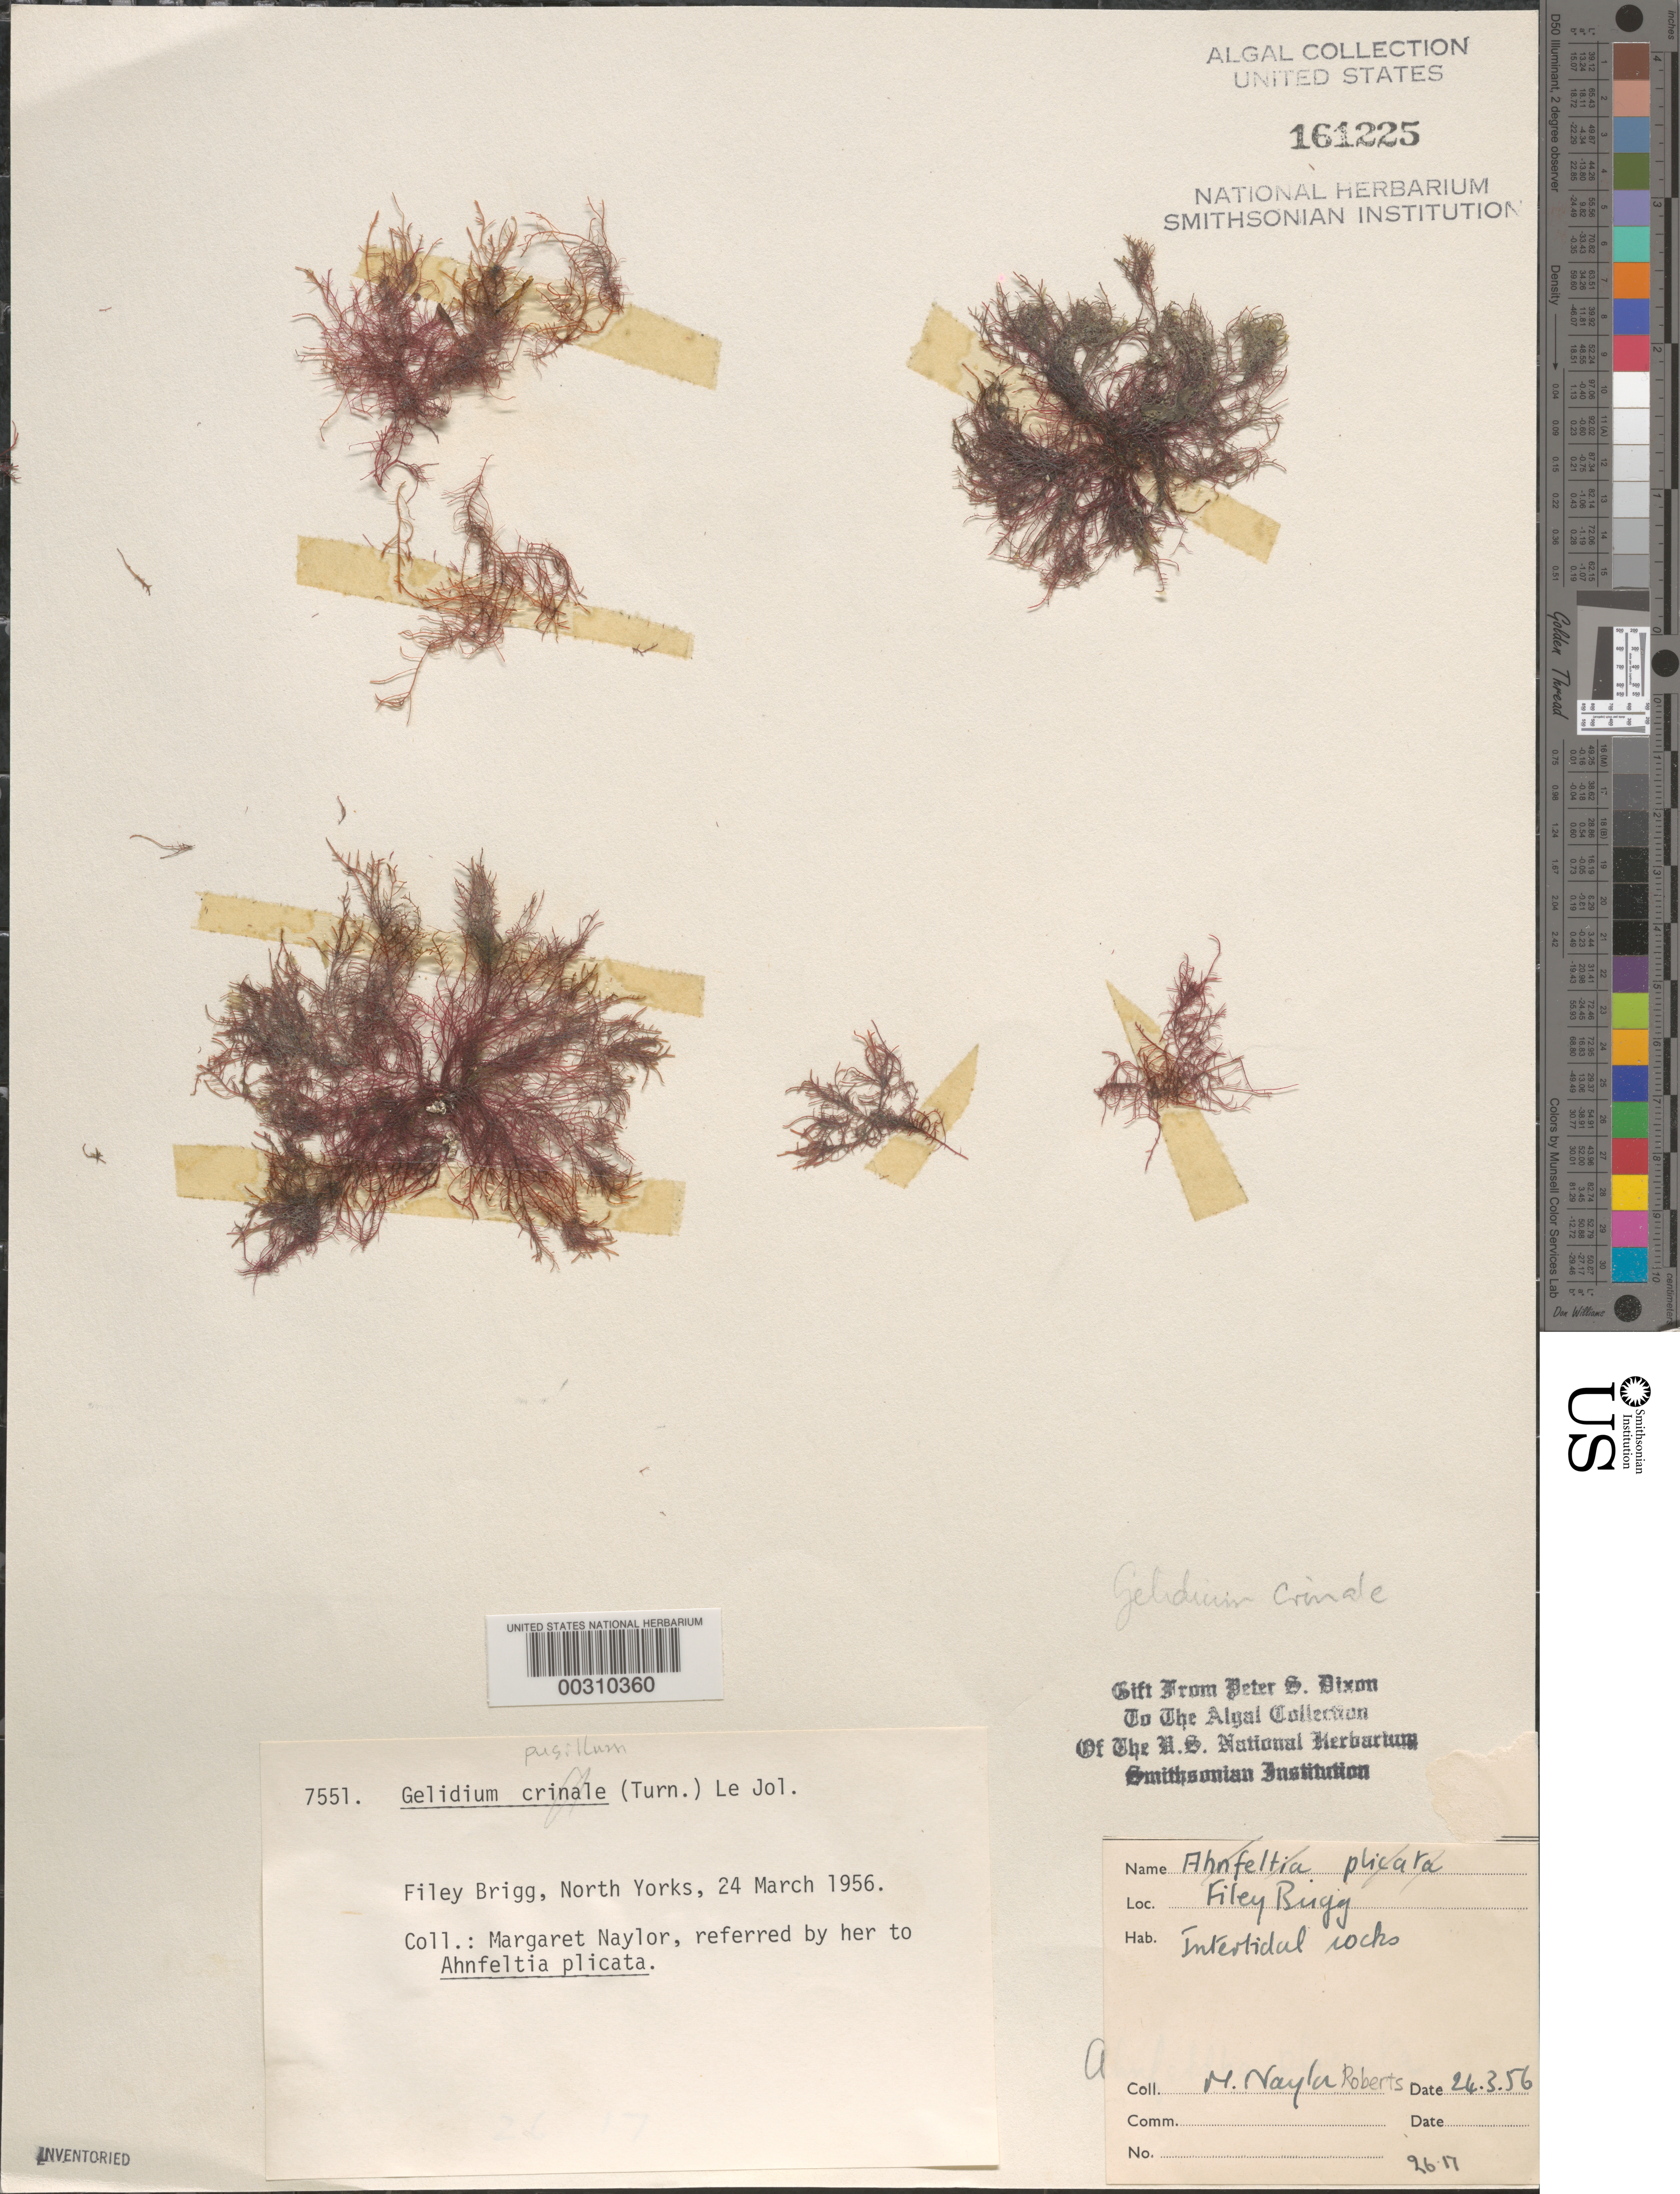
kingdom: Plantae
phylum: Rhodophyta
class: Florideophyceae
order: Gelidiales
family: Gelidiaceae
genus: Gelidium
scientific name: Gelidium pusillum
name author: (Stackh.) Le Jol.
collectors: M. Roberts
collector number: PSD 7551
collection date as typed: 24 Mar 1956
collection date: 1956-03-24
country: United Kingdom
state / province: England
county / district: North Yorkshire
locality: Filey Brigg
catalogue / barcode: US 161225